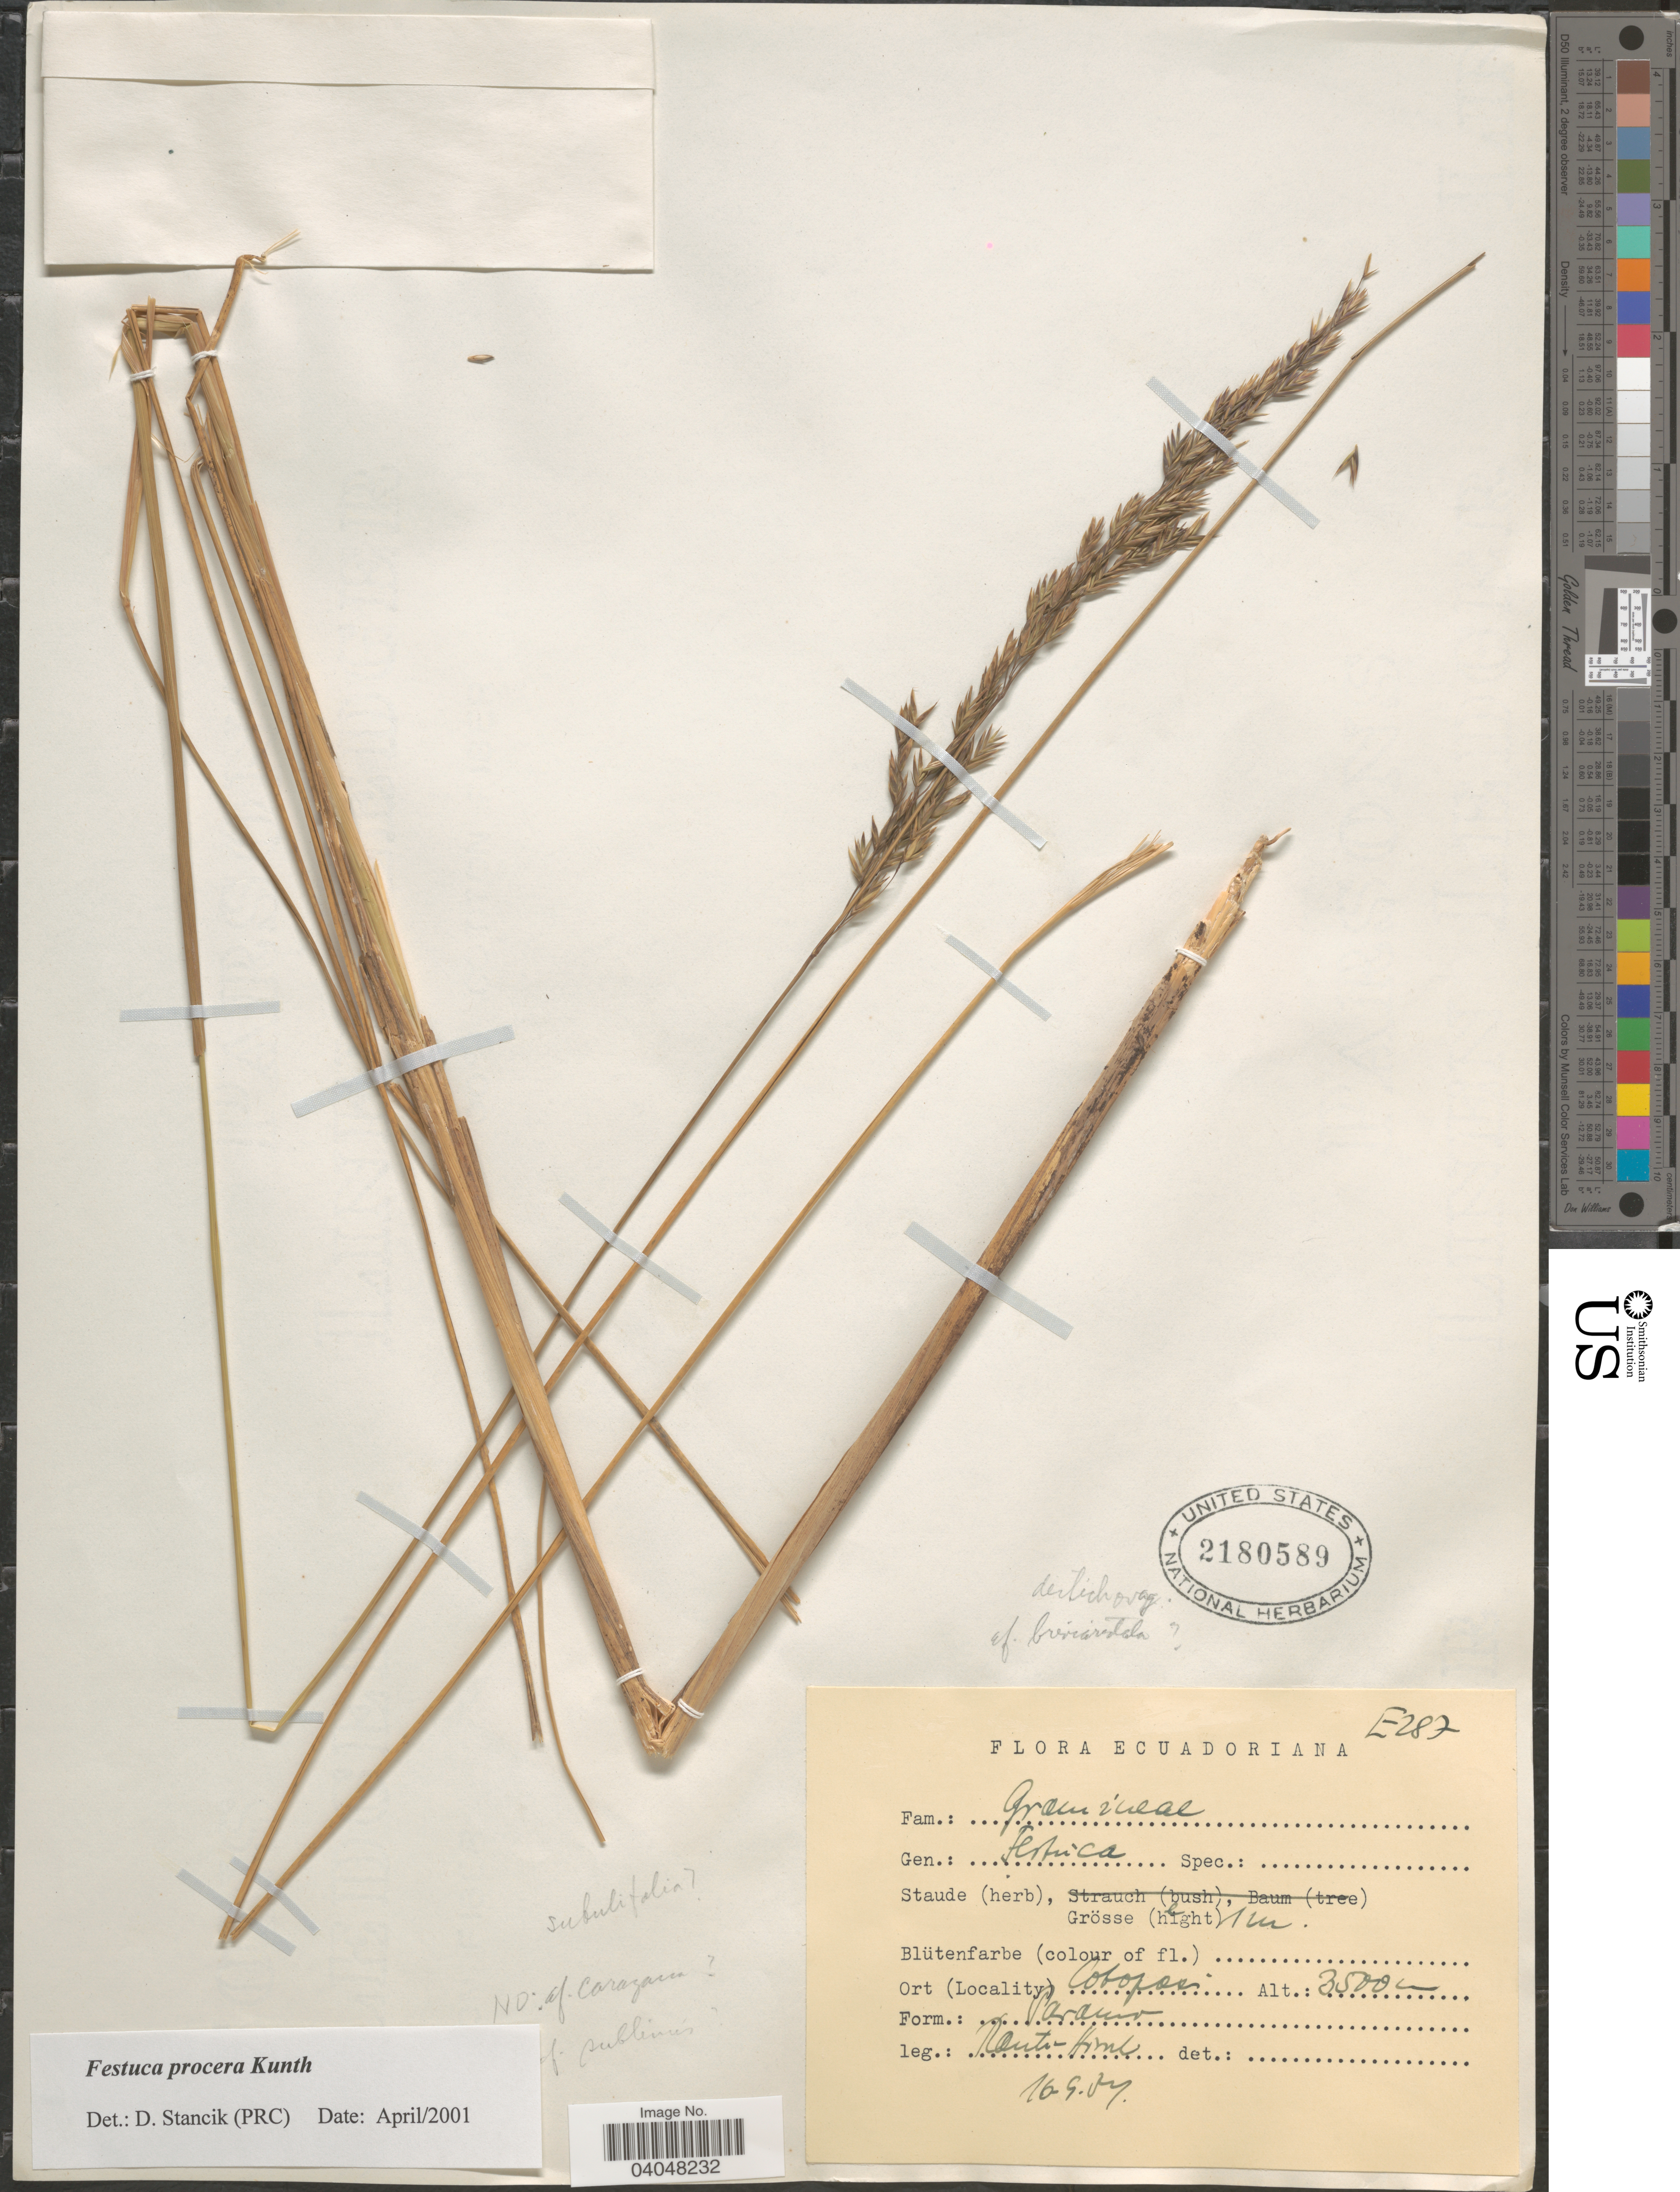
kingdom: Plantae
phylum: Tracheophyta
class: Liliopsida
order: Poales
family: Poaceae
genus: Festuca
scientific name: Festuca procera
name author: Kunth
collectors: W. Rauh & G. Hirsch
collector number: E287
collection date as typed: Transcribed d/m/y: 16/9/54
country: Ecuador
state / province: Cotopaxi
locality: Form.: Paramo.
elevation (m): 3500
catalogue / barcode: US 2180589